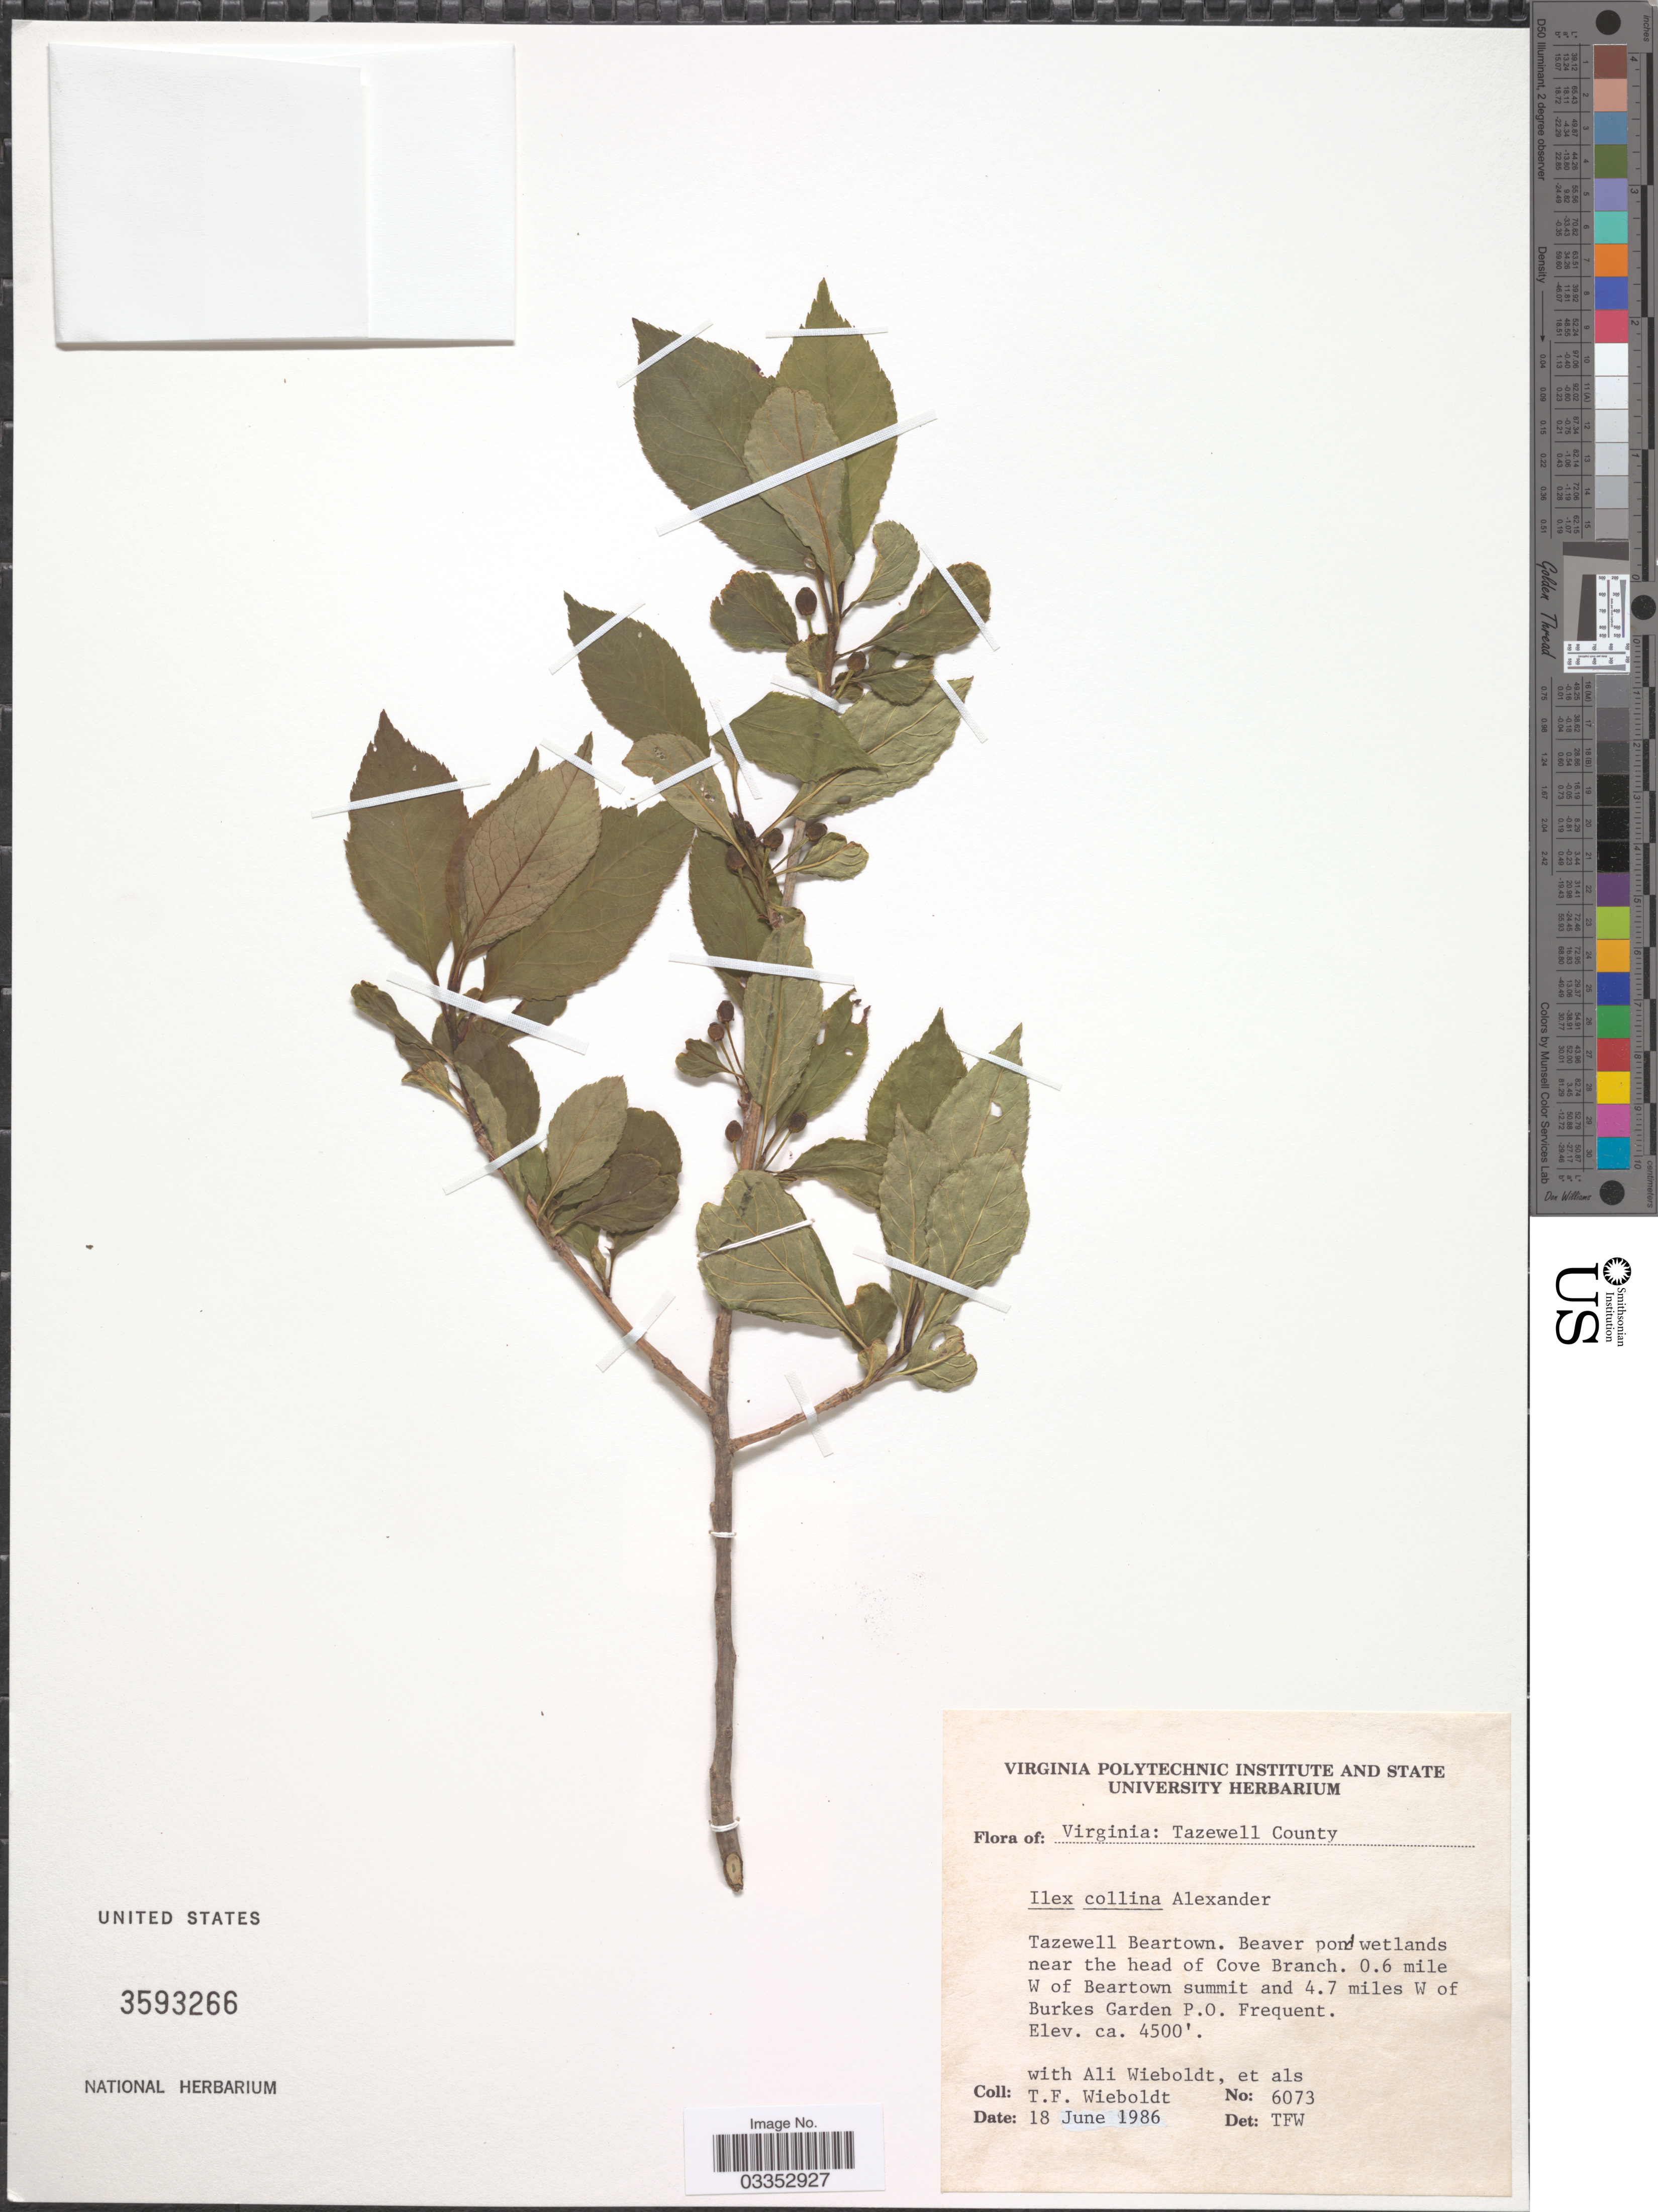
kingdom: Plantae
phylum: Tracheophyta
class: Magnoliopsida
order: Aquifoliales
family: Aquifoliaceae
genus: Nemopanthus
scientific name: Nemopanthus collinus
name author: (Alexander) R.C. Clark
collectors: T. Wieboldt, A. Wieboldt & et al.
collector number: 6073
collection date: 1986-06-18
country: United States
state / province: Virginia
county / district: Tazewell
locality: Tazewell Beartow. Beaver pond wetlands near the head of Cove Branch. 0.6 mile W of Beartown summit and 4.7 miles W of Burkes Garden P.O. Frequent.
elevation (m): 1372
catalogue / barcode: US 3593266